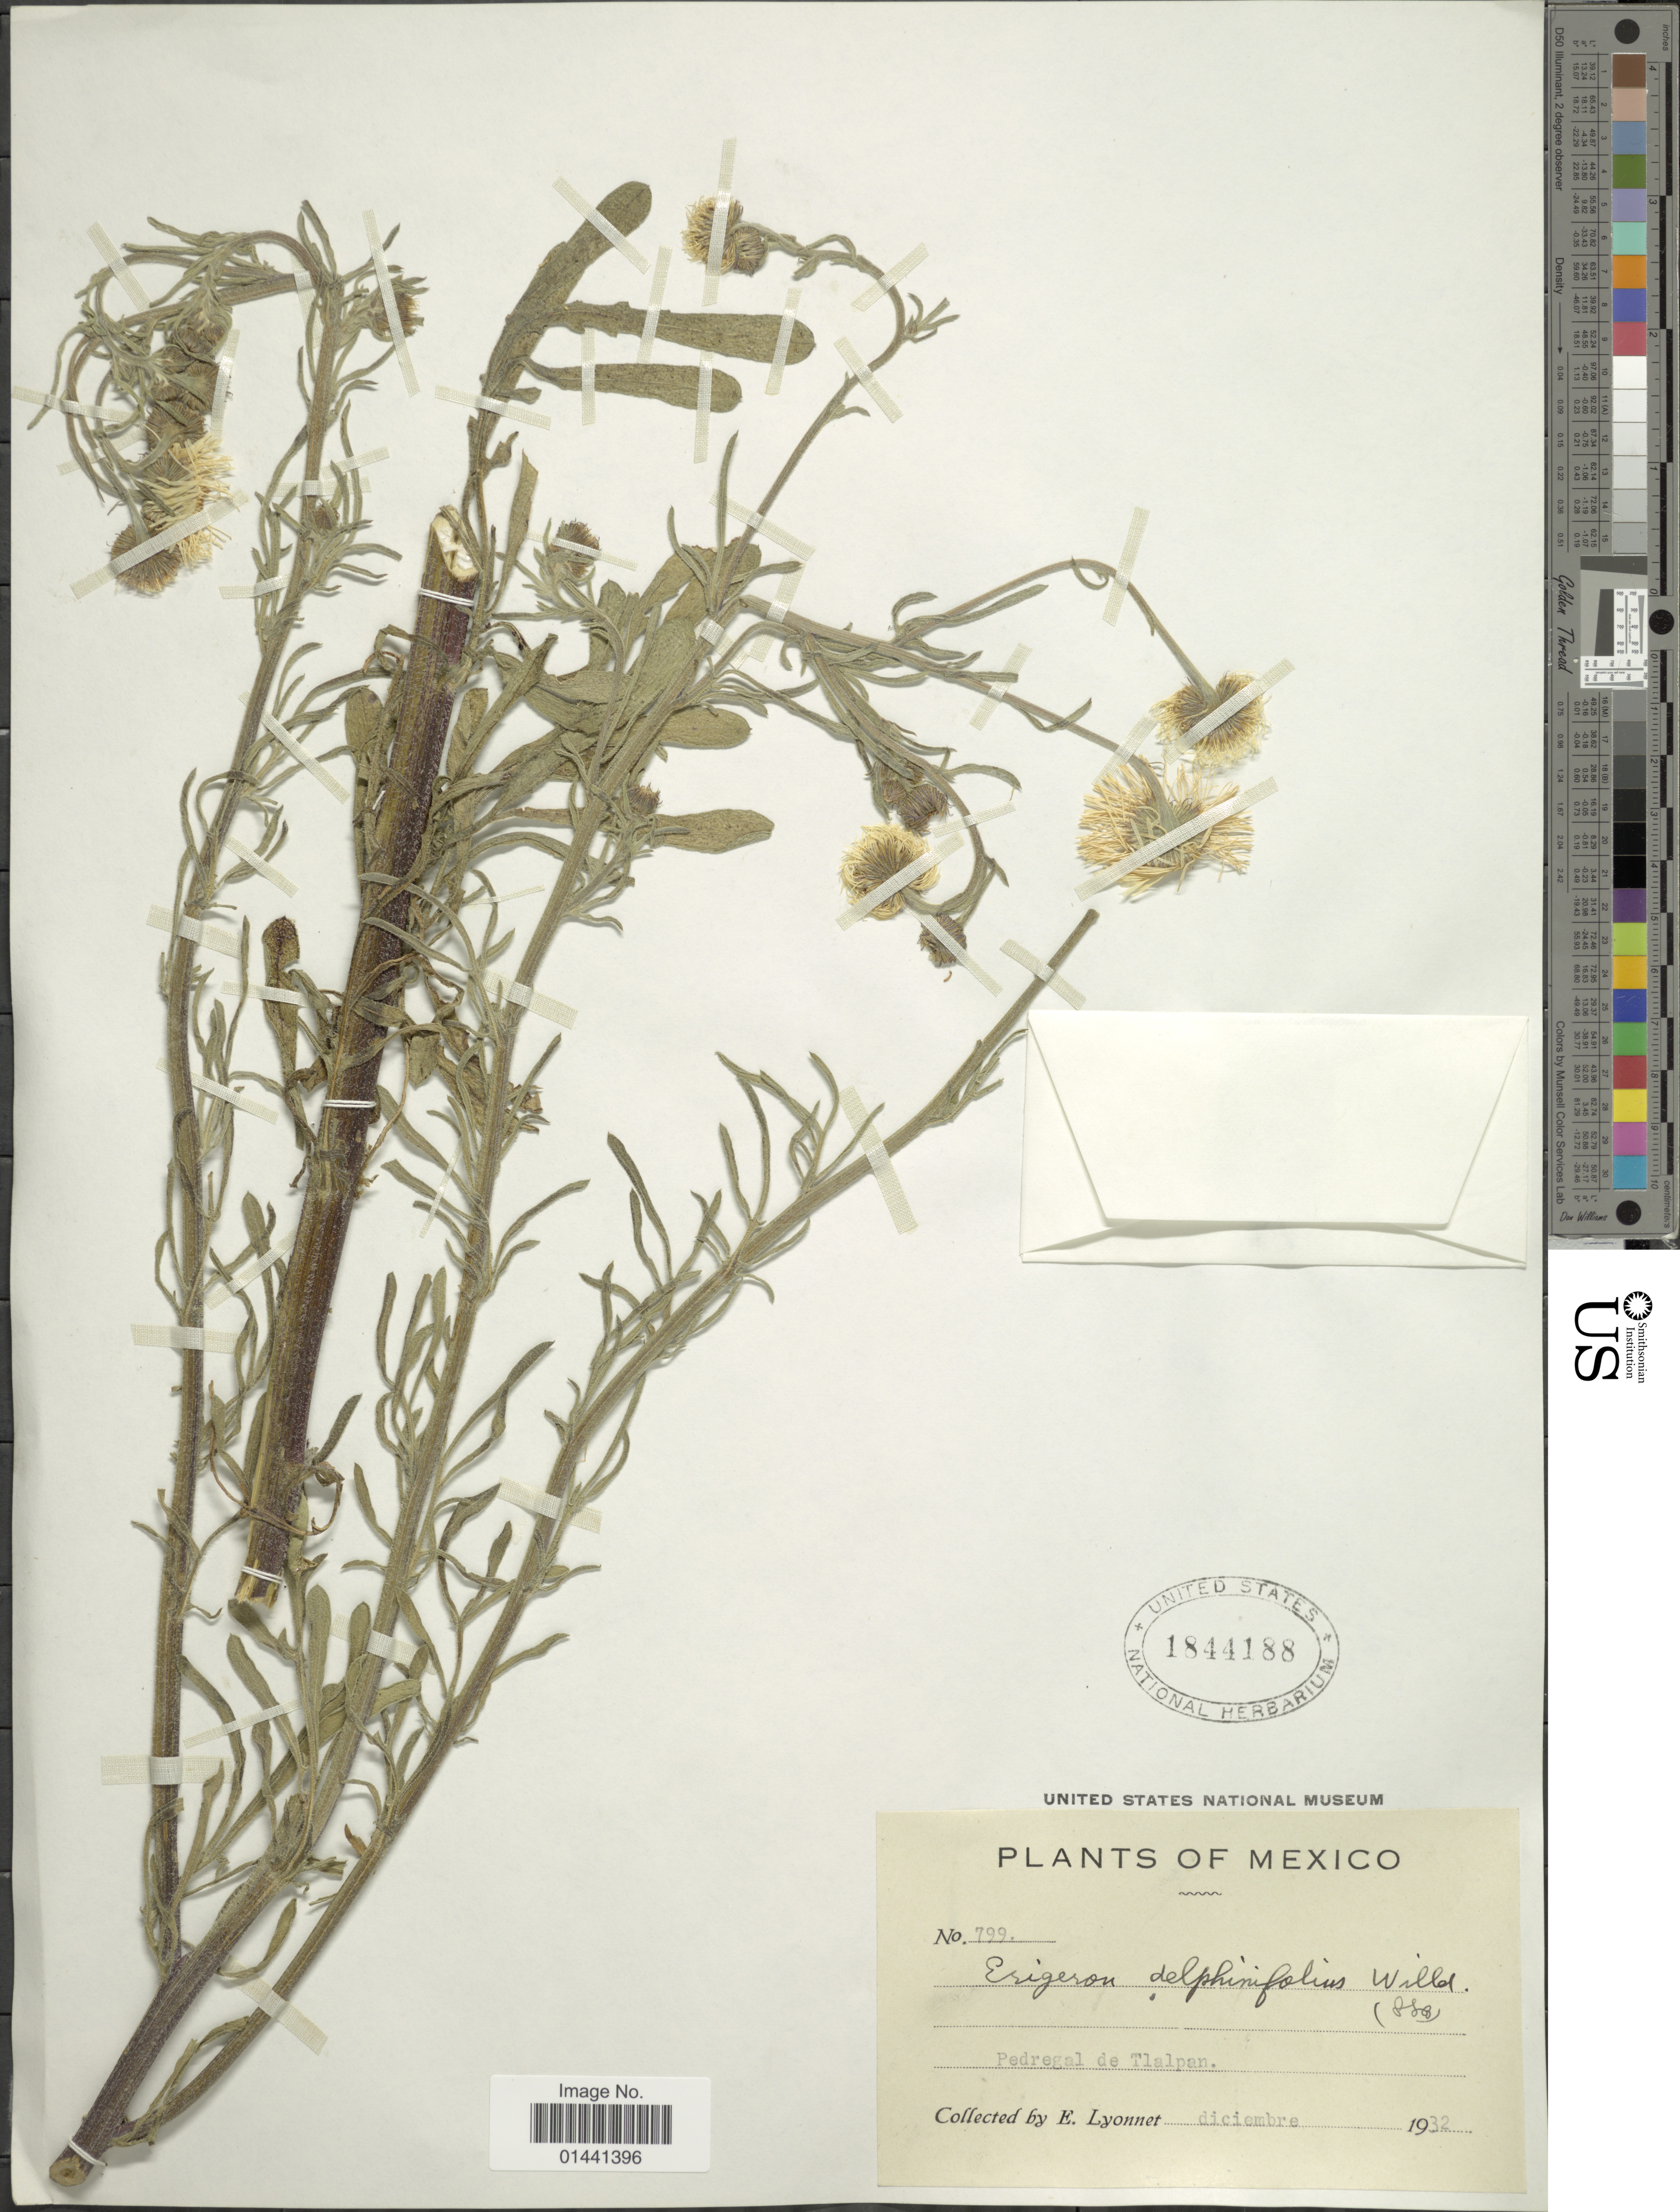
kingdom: Plantae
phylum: Tracheophyta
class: Magnoliopsida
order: Asterales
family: Asteraceae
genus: Erigeron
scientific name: Erigeron delphinifolius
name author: Willd.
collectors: E. Lyonnet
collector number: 799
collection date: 1932-12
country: Mexico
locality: Pedregal de Tlalpan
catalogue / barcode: US 1844188